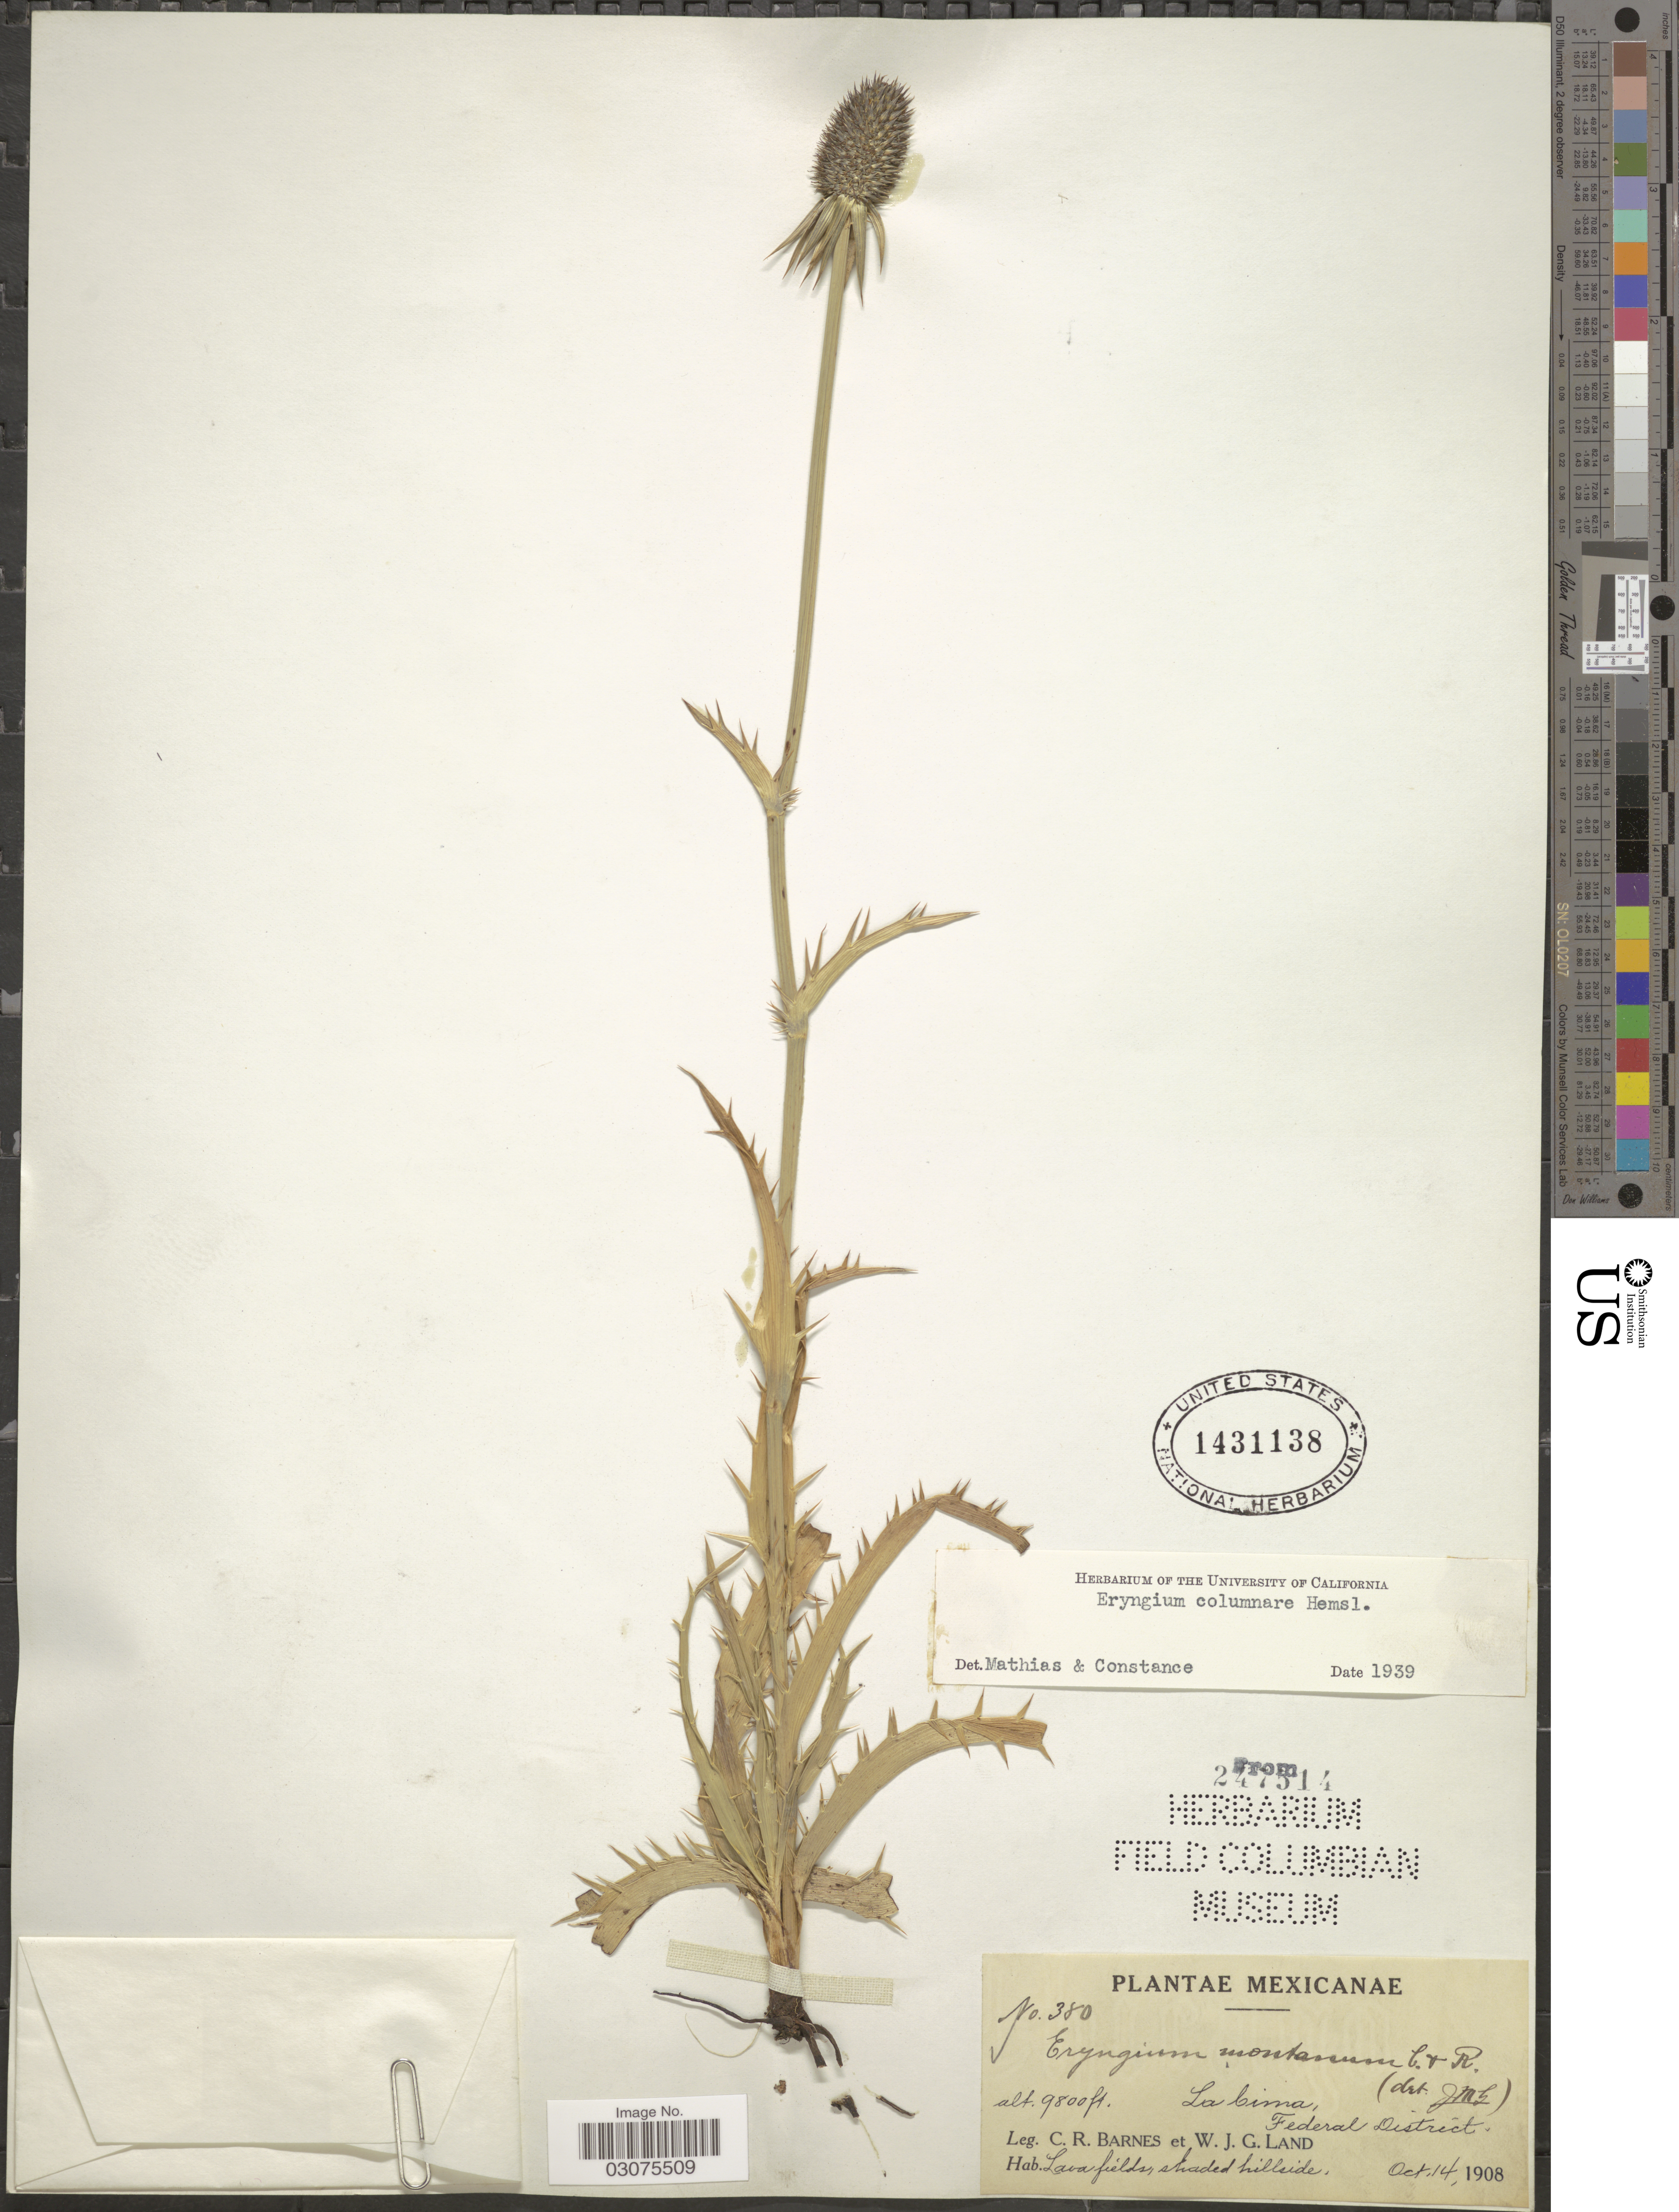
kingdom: Plantae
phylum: Tracheophyta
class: Magnoliopsida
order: Apiales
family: Apiaceae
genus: Eryngium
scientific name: Eryngium columnare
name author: Hemsl.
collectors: C. R. Barnes & W. J. G. Land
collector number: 380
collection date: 1908-10-14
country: Mexico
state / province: Distrito Federal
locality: La Cima, Federal District.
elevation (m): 2987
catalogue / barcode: US 1431138